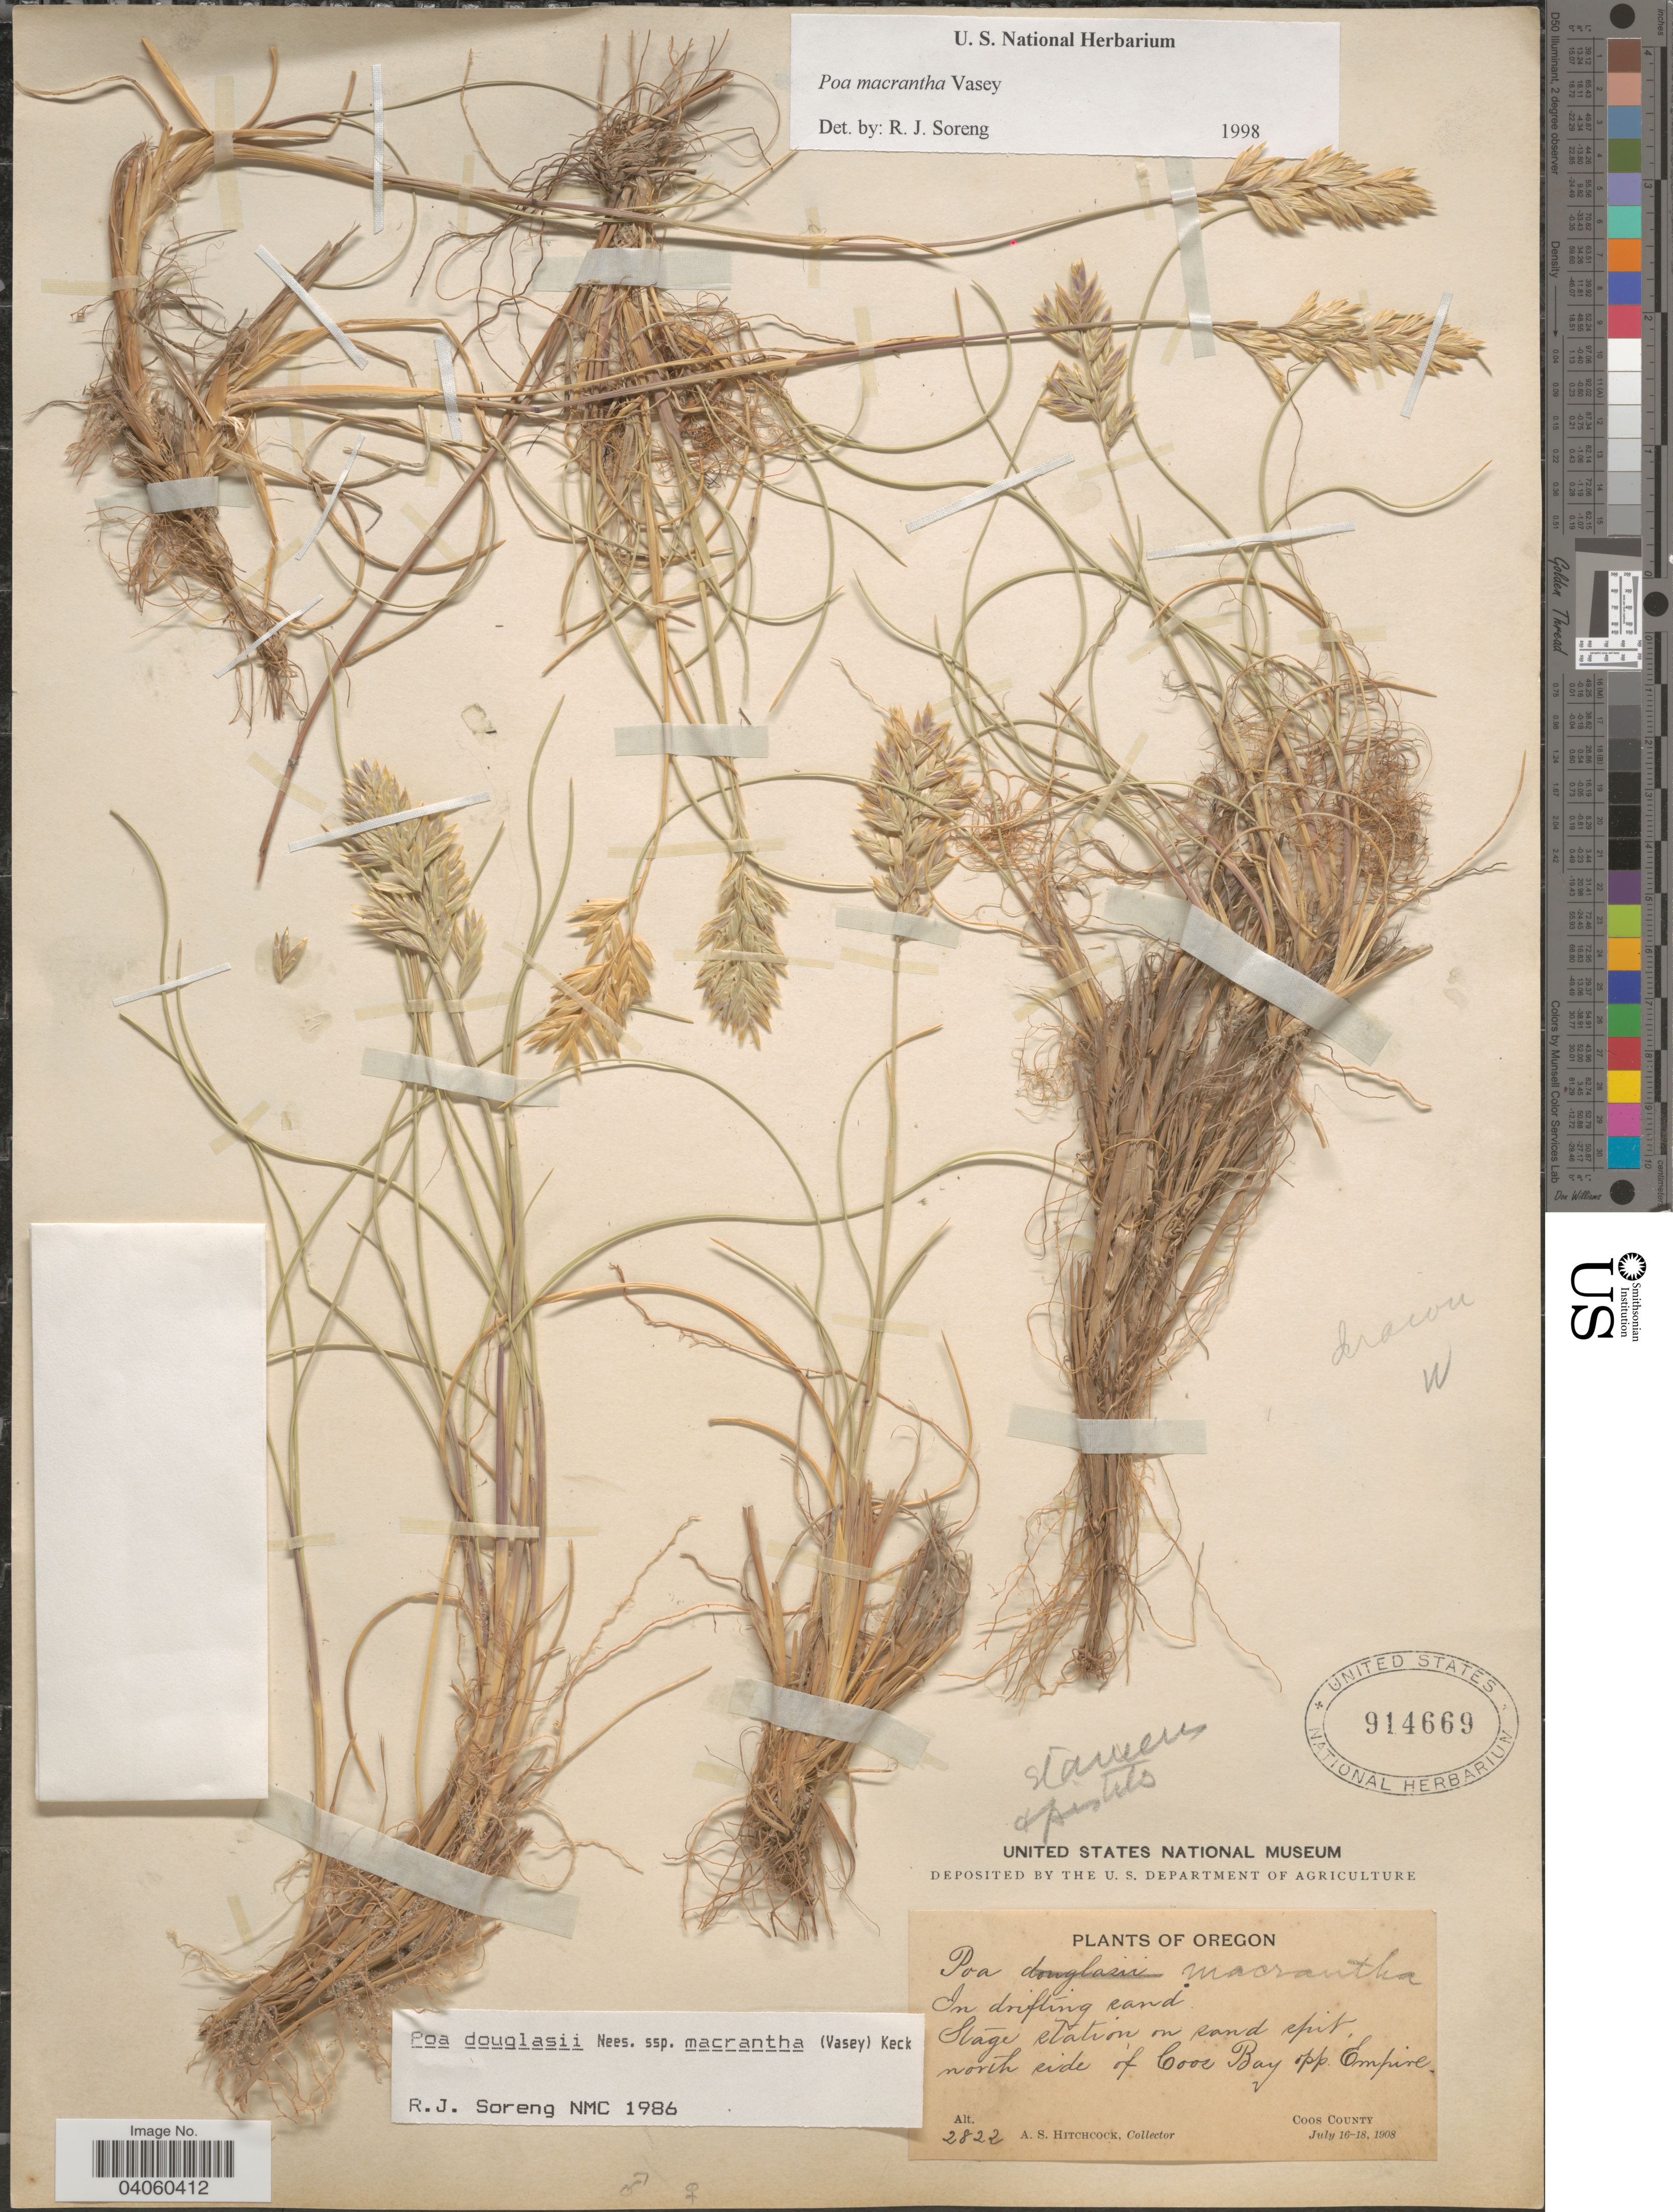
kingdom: Plantae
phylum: Tracheophyta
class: Liliopsida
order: Poales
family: Poaceae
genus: Poa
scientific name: Poa macrantha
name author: Vasey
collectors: A. S. Hitchcock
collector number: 2822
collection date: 1908-07-16/1908-07-18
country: United States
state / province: Oregon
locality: Stage station on sand spit, north side of Coos Bay opp. Empire. Coos County.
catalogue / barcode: US 914669